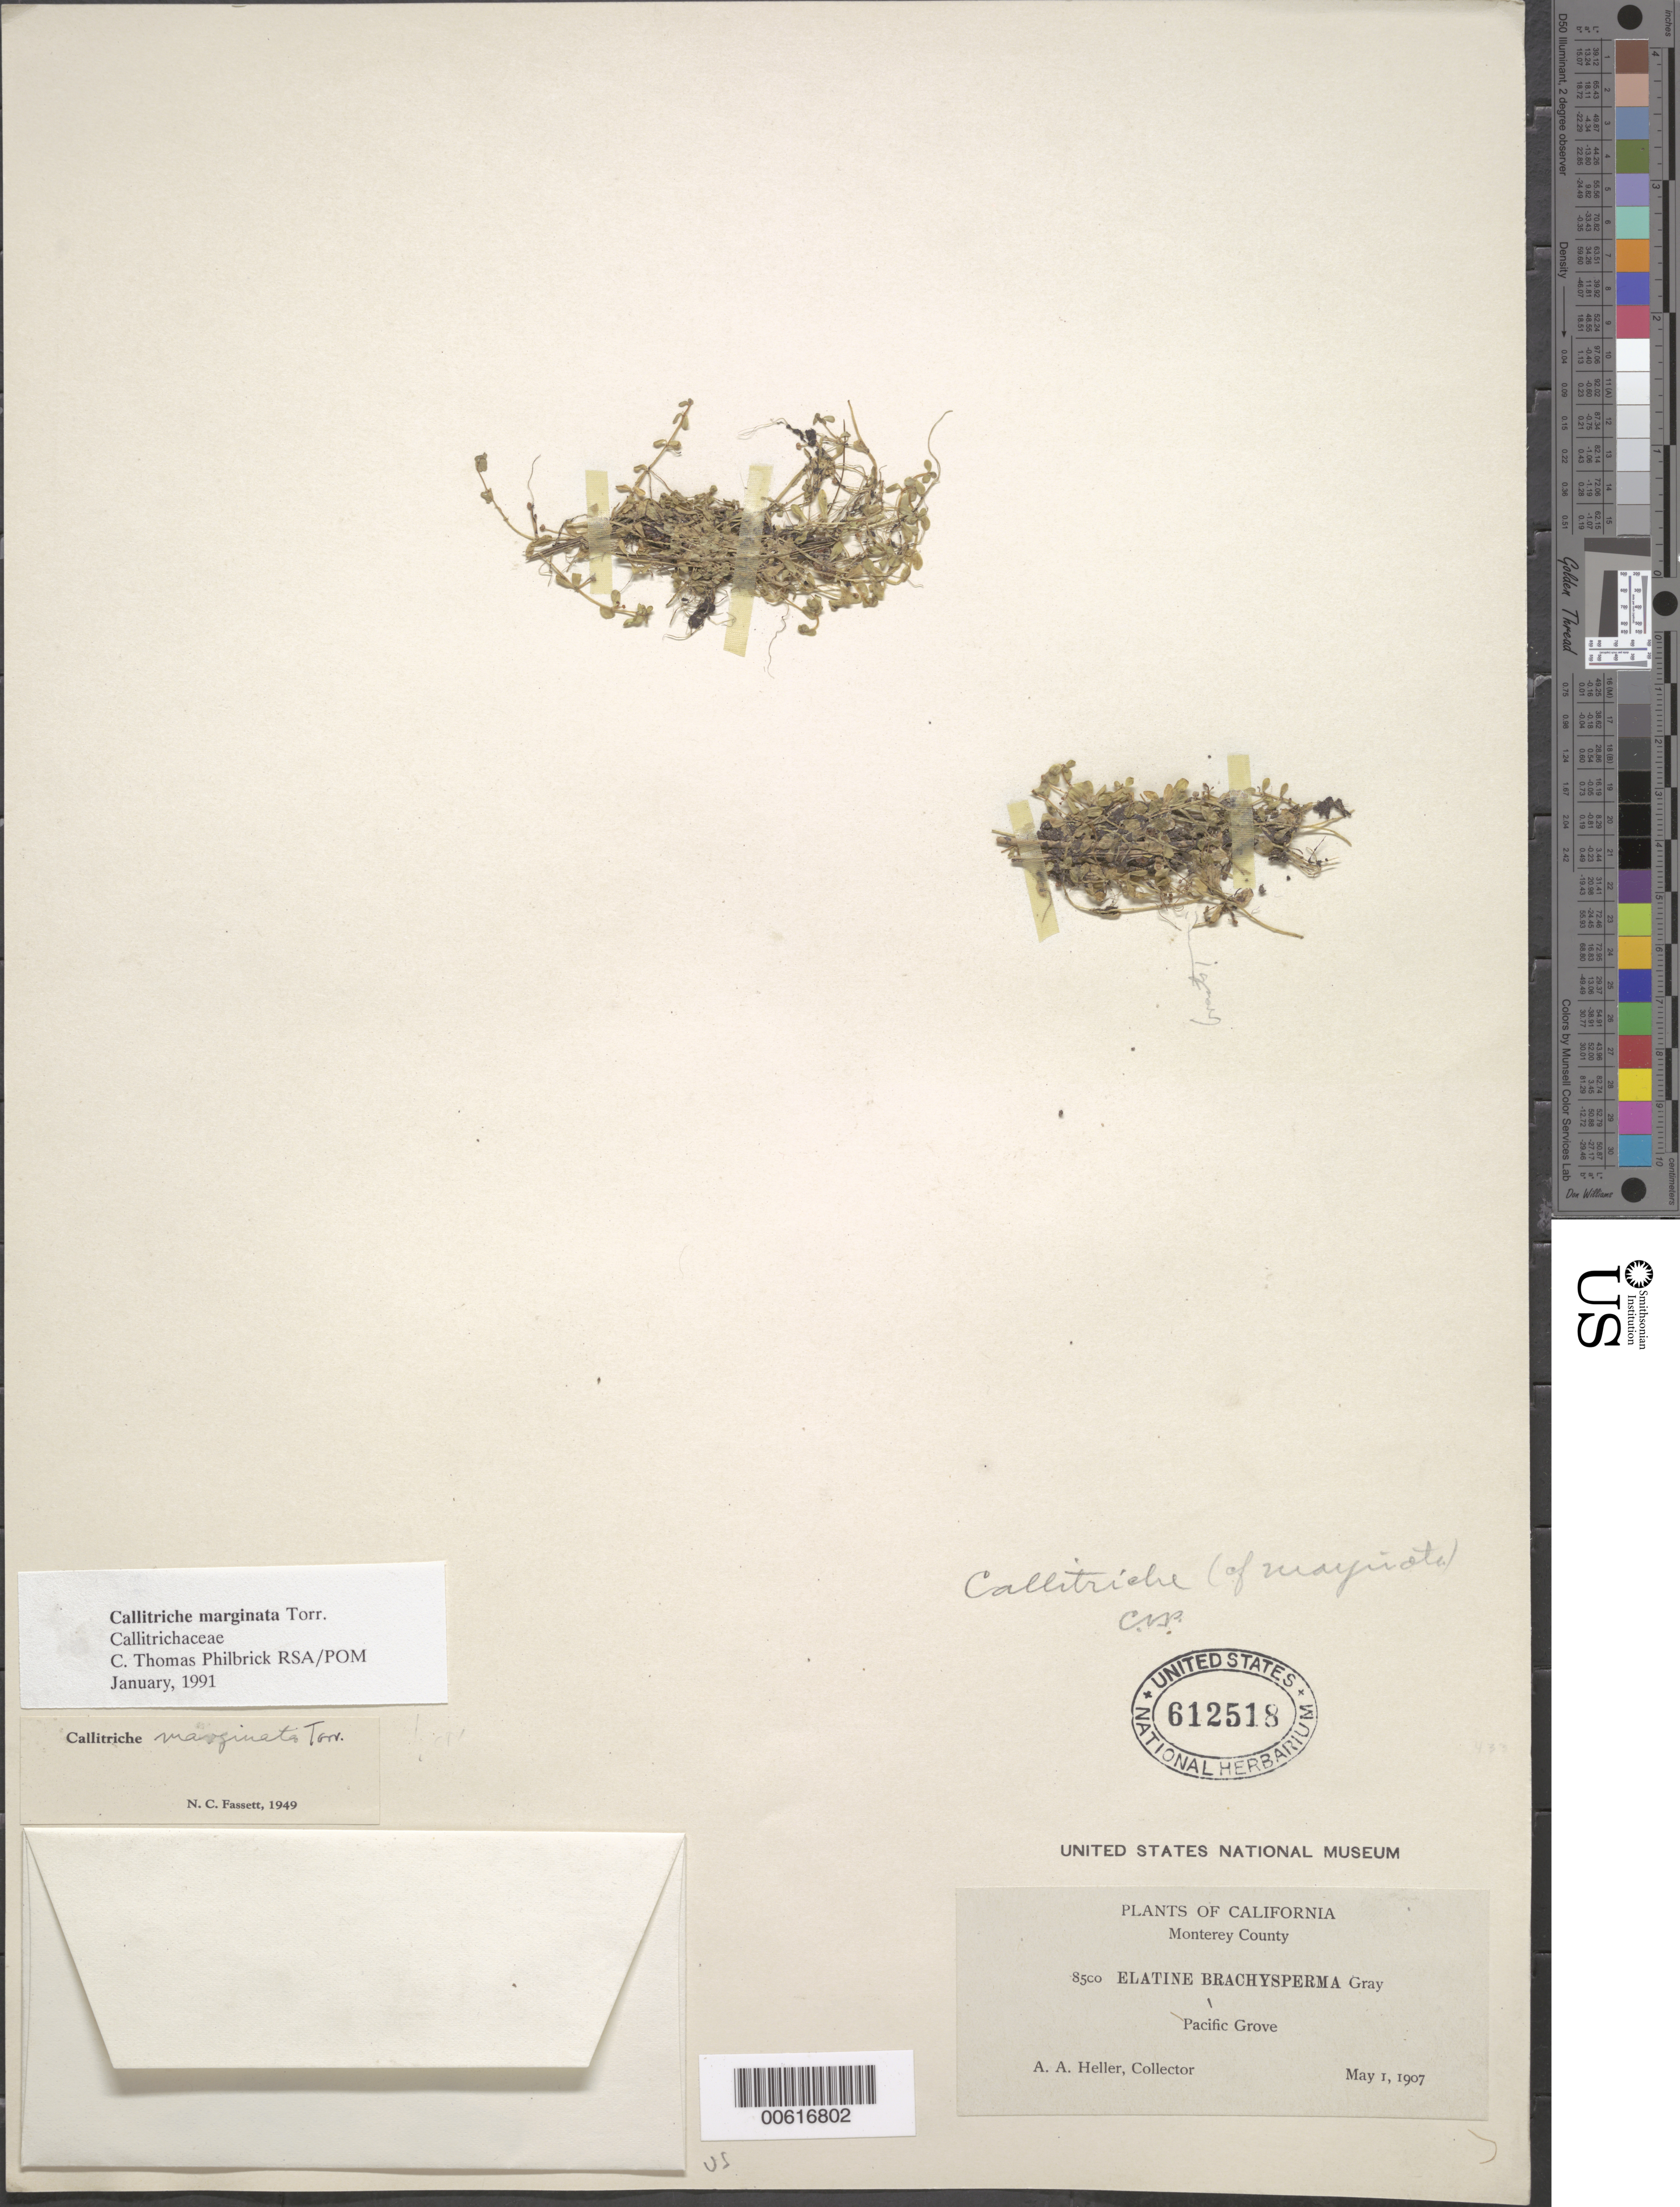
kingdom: Plantae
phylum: Tracheophyta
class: Magnoliopsida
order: Lamiales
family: Plantaginaceae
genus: Callitriche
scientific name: Callitriche marginata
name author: Torr.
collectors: A. A. Heller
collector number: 85co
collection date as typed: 01 May 1907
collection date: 1907-05-01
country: United States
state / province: California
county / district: Monterey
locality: Pacific Grove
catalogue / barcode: US 612518